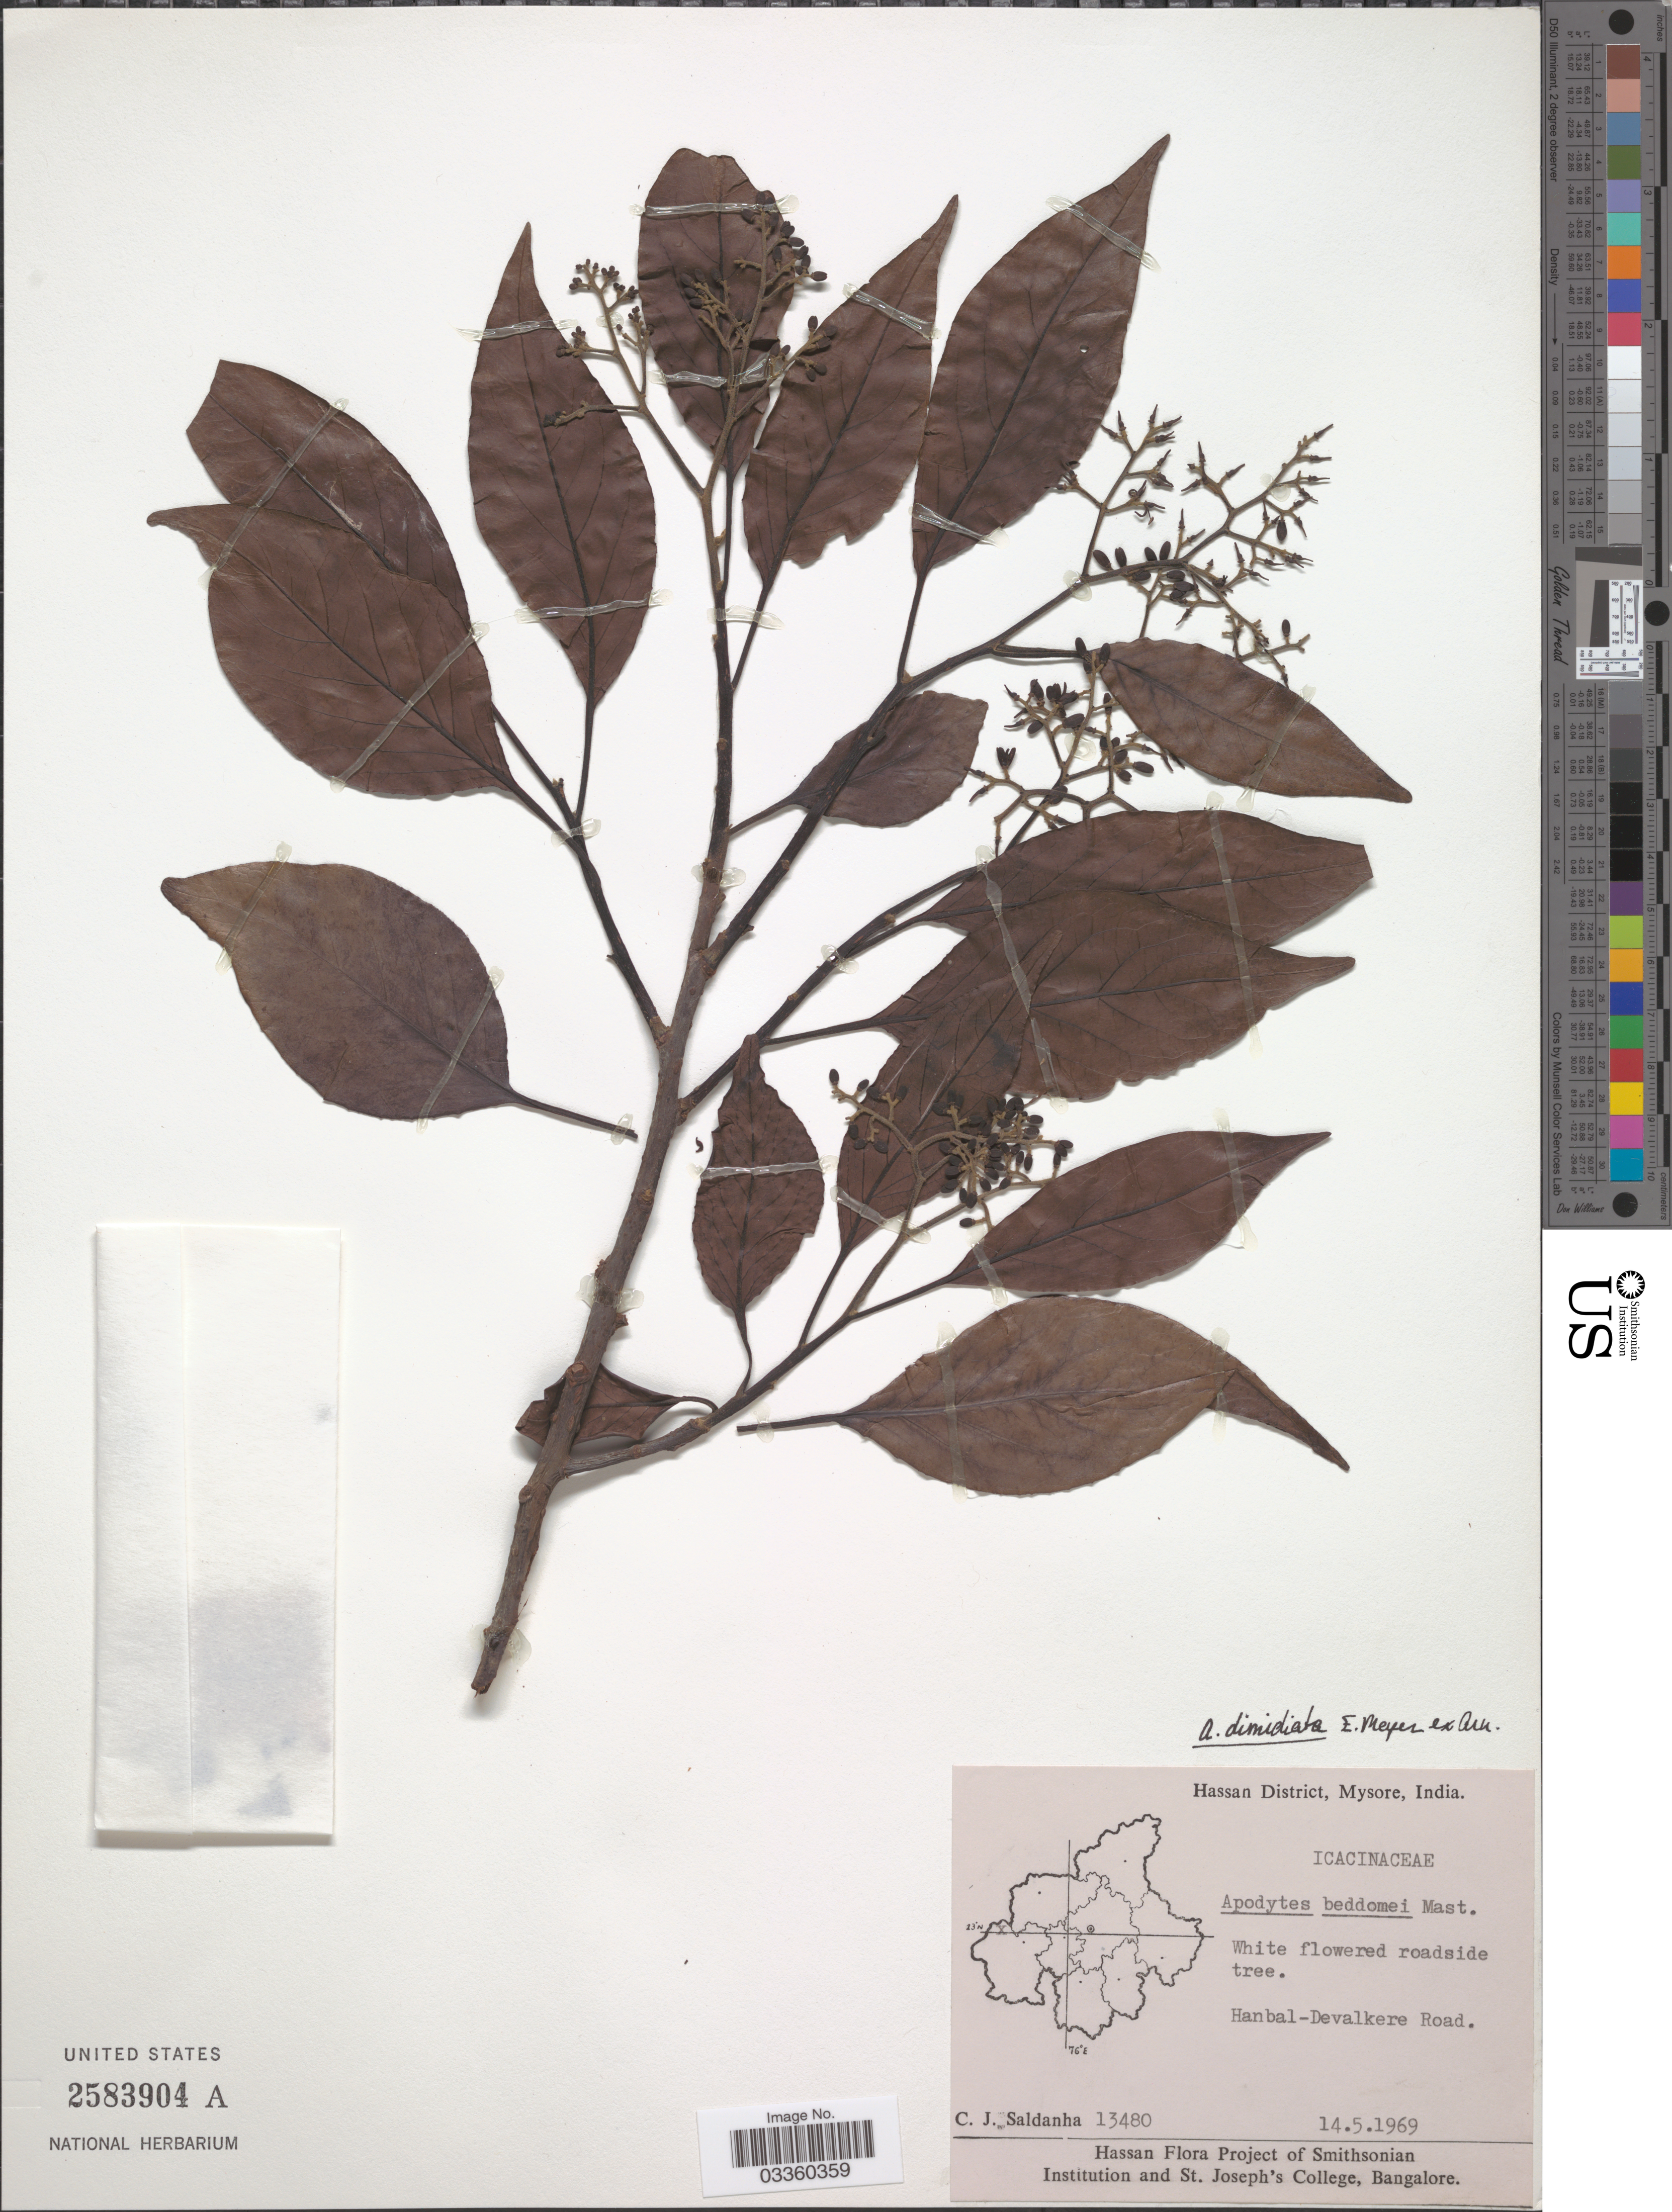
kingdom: Plantae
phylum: Tracheophyta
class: Magnoliopsida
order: Metteniusales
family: Metteniusaceae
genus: Apodytes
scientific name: Apodytes dimidiata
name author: E. Mey. ex Arn.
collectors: C. J. Saldanha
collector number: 13480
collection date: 1969-05-14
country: India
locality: Hassan District. Mysore. Hanbal-Devalkere Road.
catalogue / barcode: US 2583904A